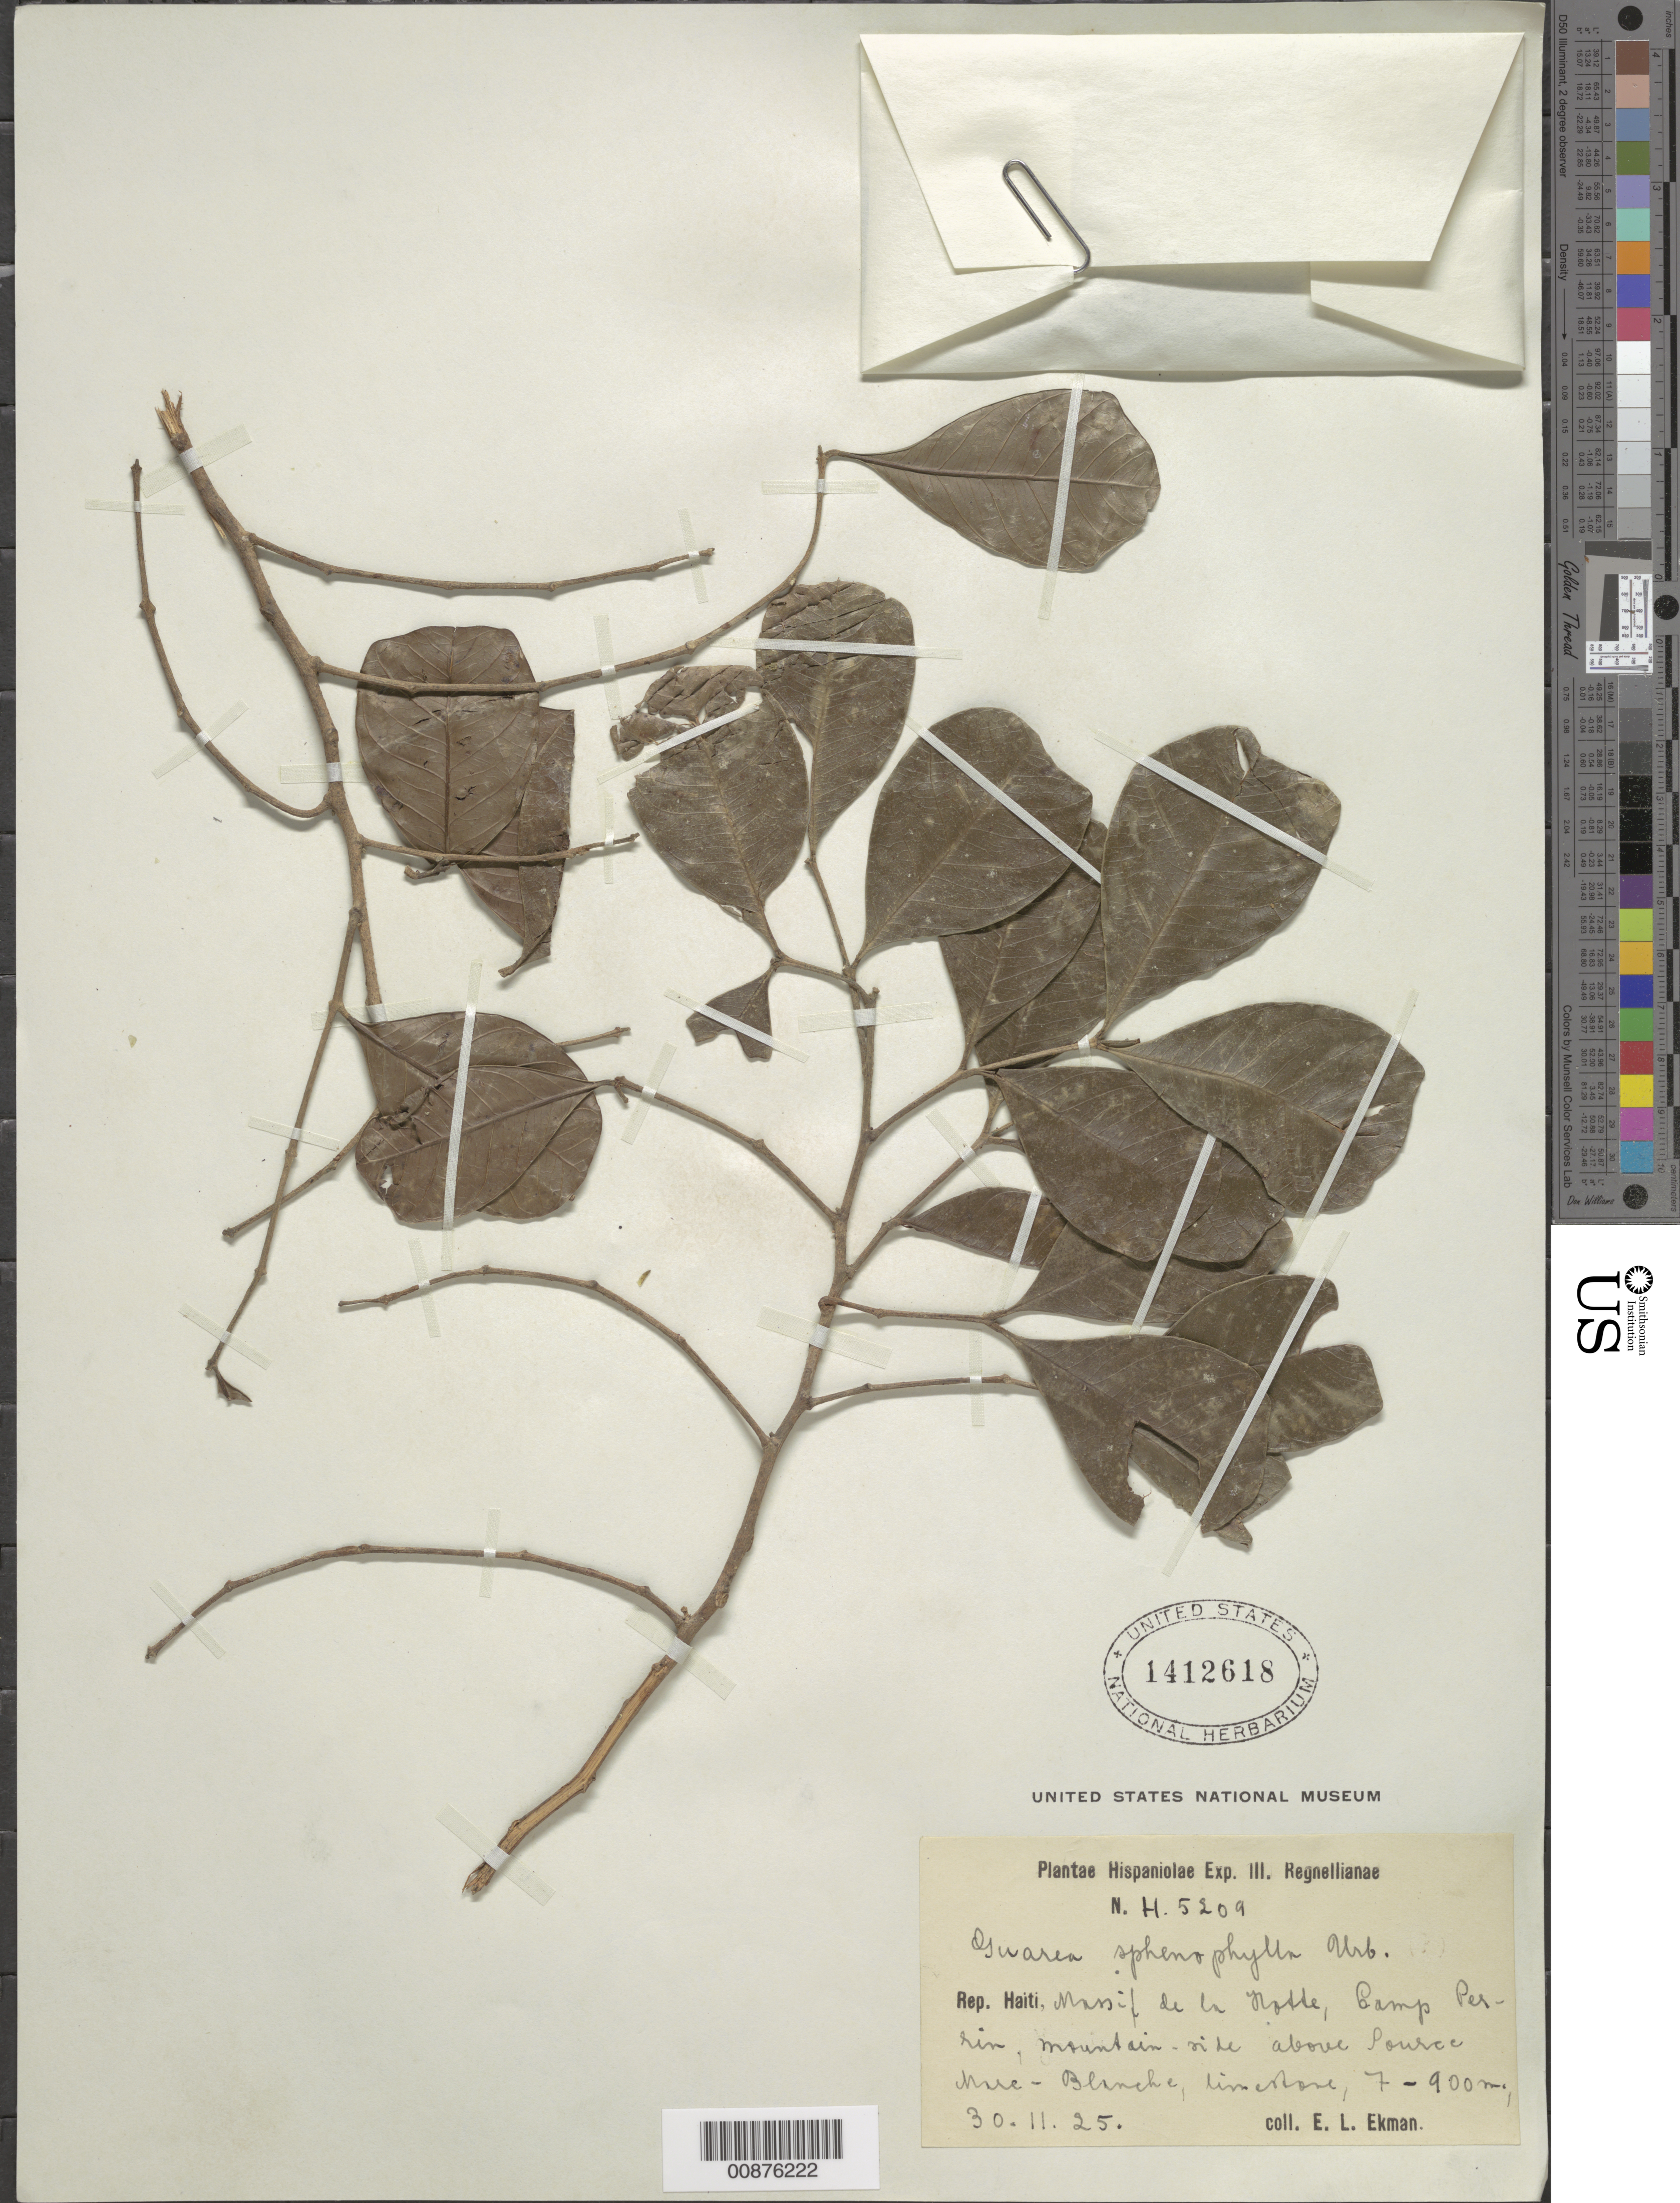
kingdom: Plantae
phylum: Tracheophyta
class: Magnoliopsida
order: Sapindales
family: Meliaceae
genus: Guarea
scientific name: Guarea sphenophylla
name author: Urb.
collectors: E. L. Ekman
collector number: H 5209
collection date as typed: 30 Nov 1925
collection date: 1925-11-30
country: Haiti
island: Hispaniola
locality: Massif de la Hotte, Camp Perrin, above Source Mare Blance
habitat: Mountain side on limestone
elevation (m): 700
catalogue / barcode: US 1412618